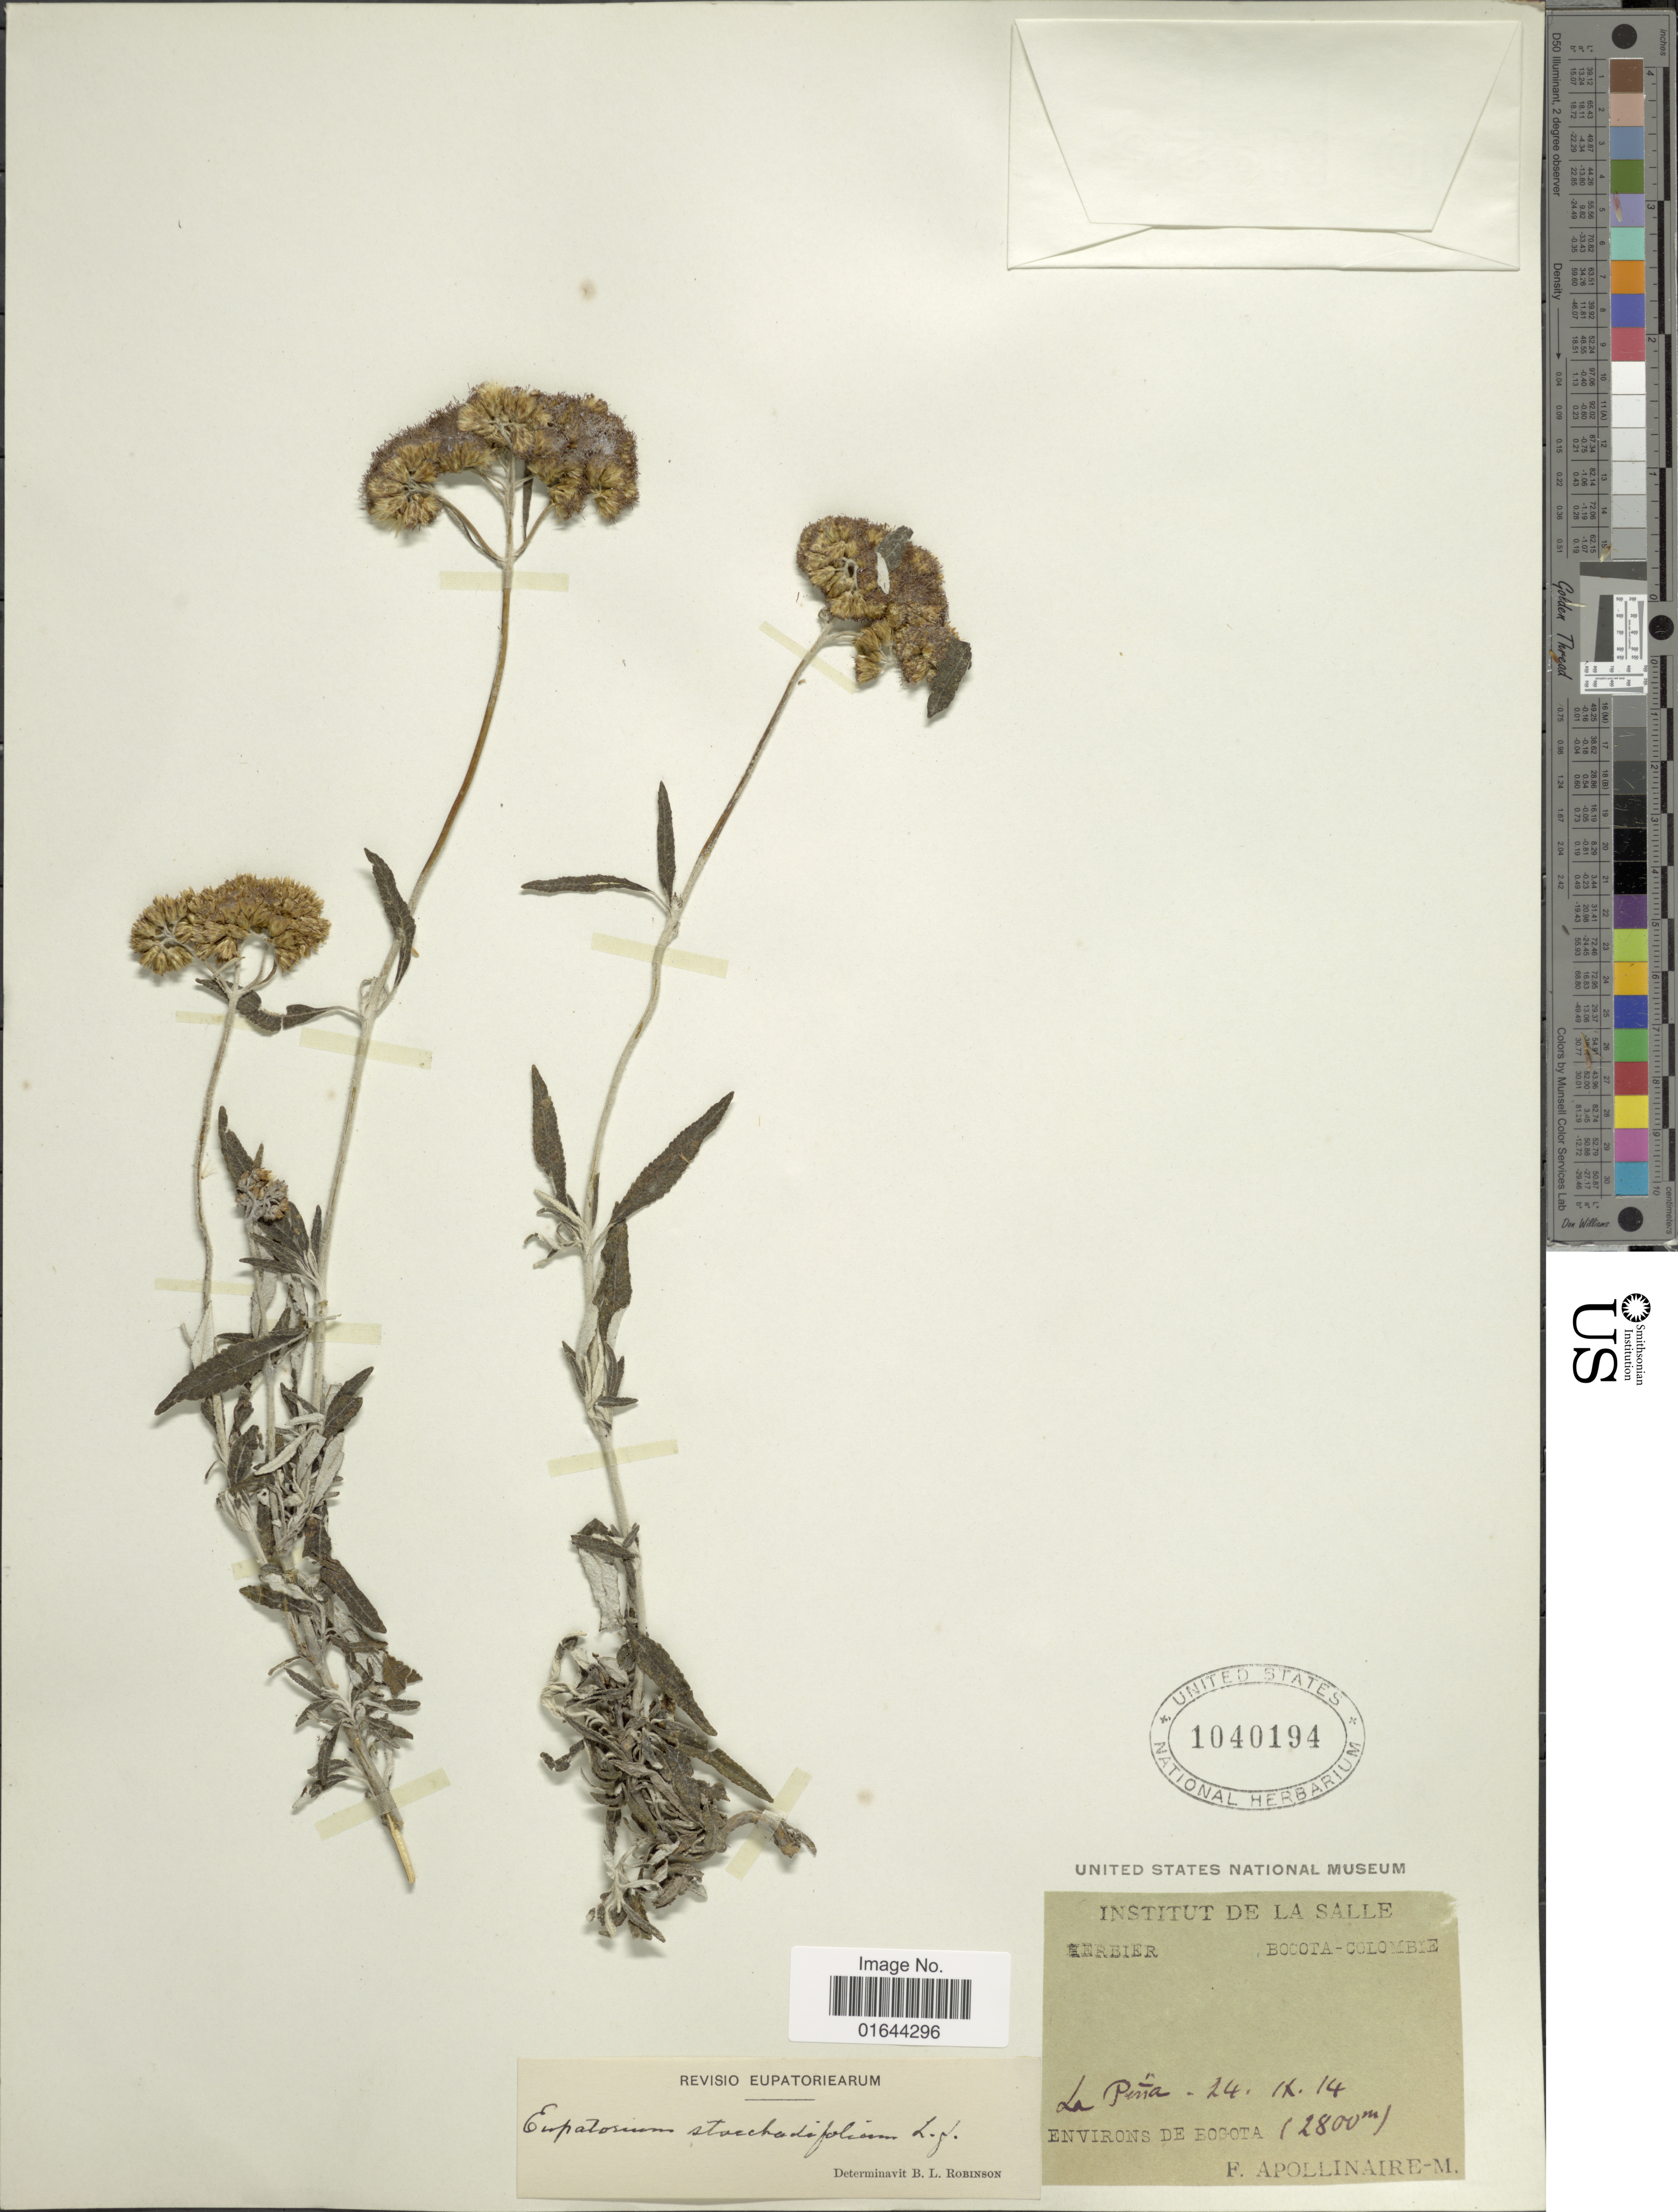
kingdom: Plantae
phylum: Tracheophyta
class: Magnoliopsida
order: Asterales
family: Asteraceae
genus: Lourteigia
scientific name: Lourteigia stoechadifolia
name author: (L. f.) R.M. King & H. Rob.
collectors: Bro. Apollinaire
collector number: s.b.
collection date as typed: Transcribed d/m/y: 24/9/14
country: Colombia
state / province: Bogota D.C.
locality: La Pina. Environs de Bogota.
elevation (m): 2800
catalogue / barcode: US 1040194